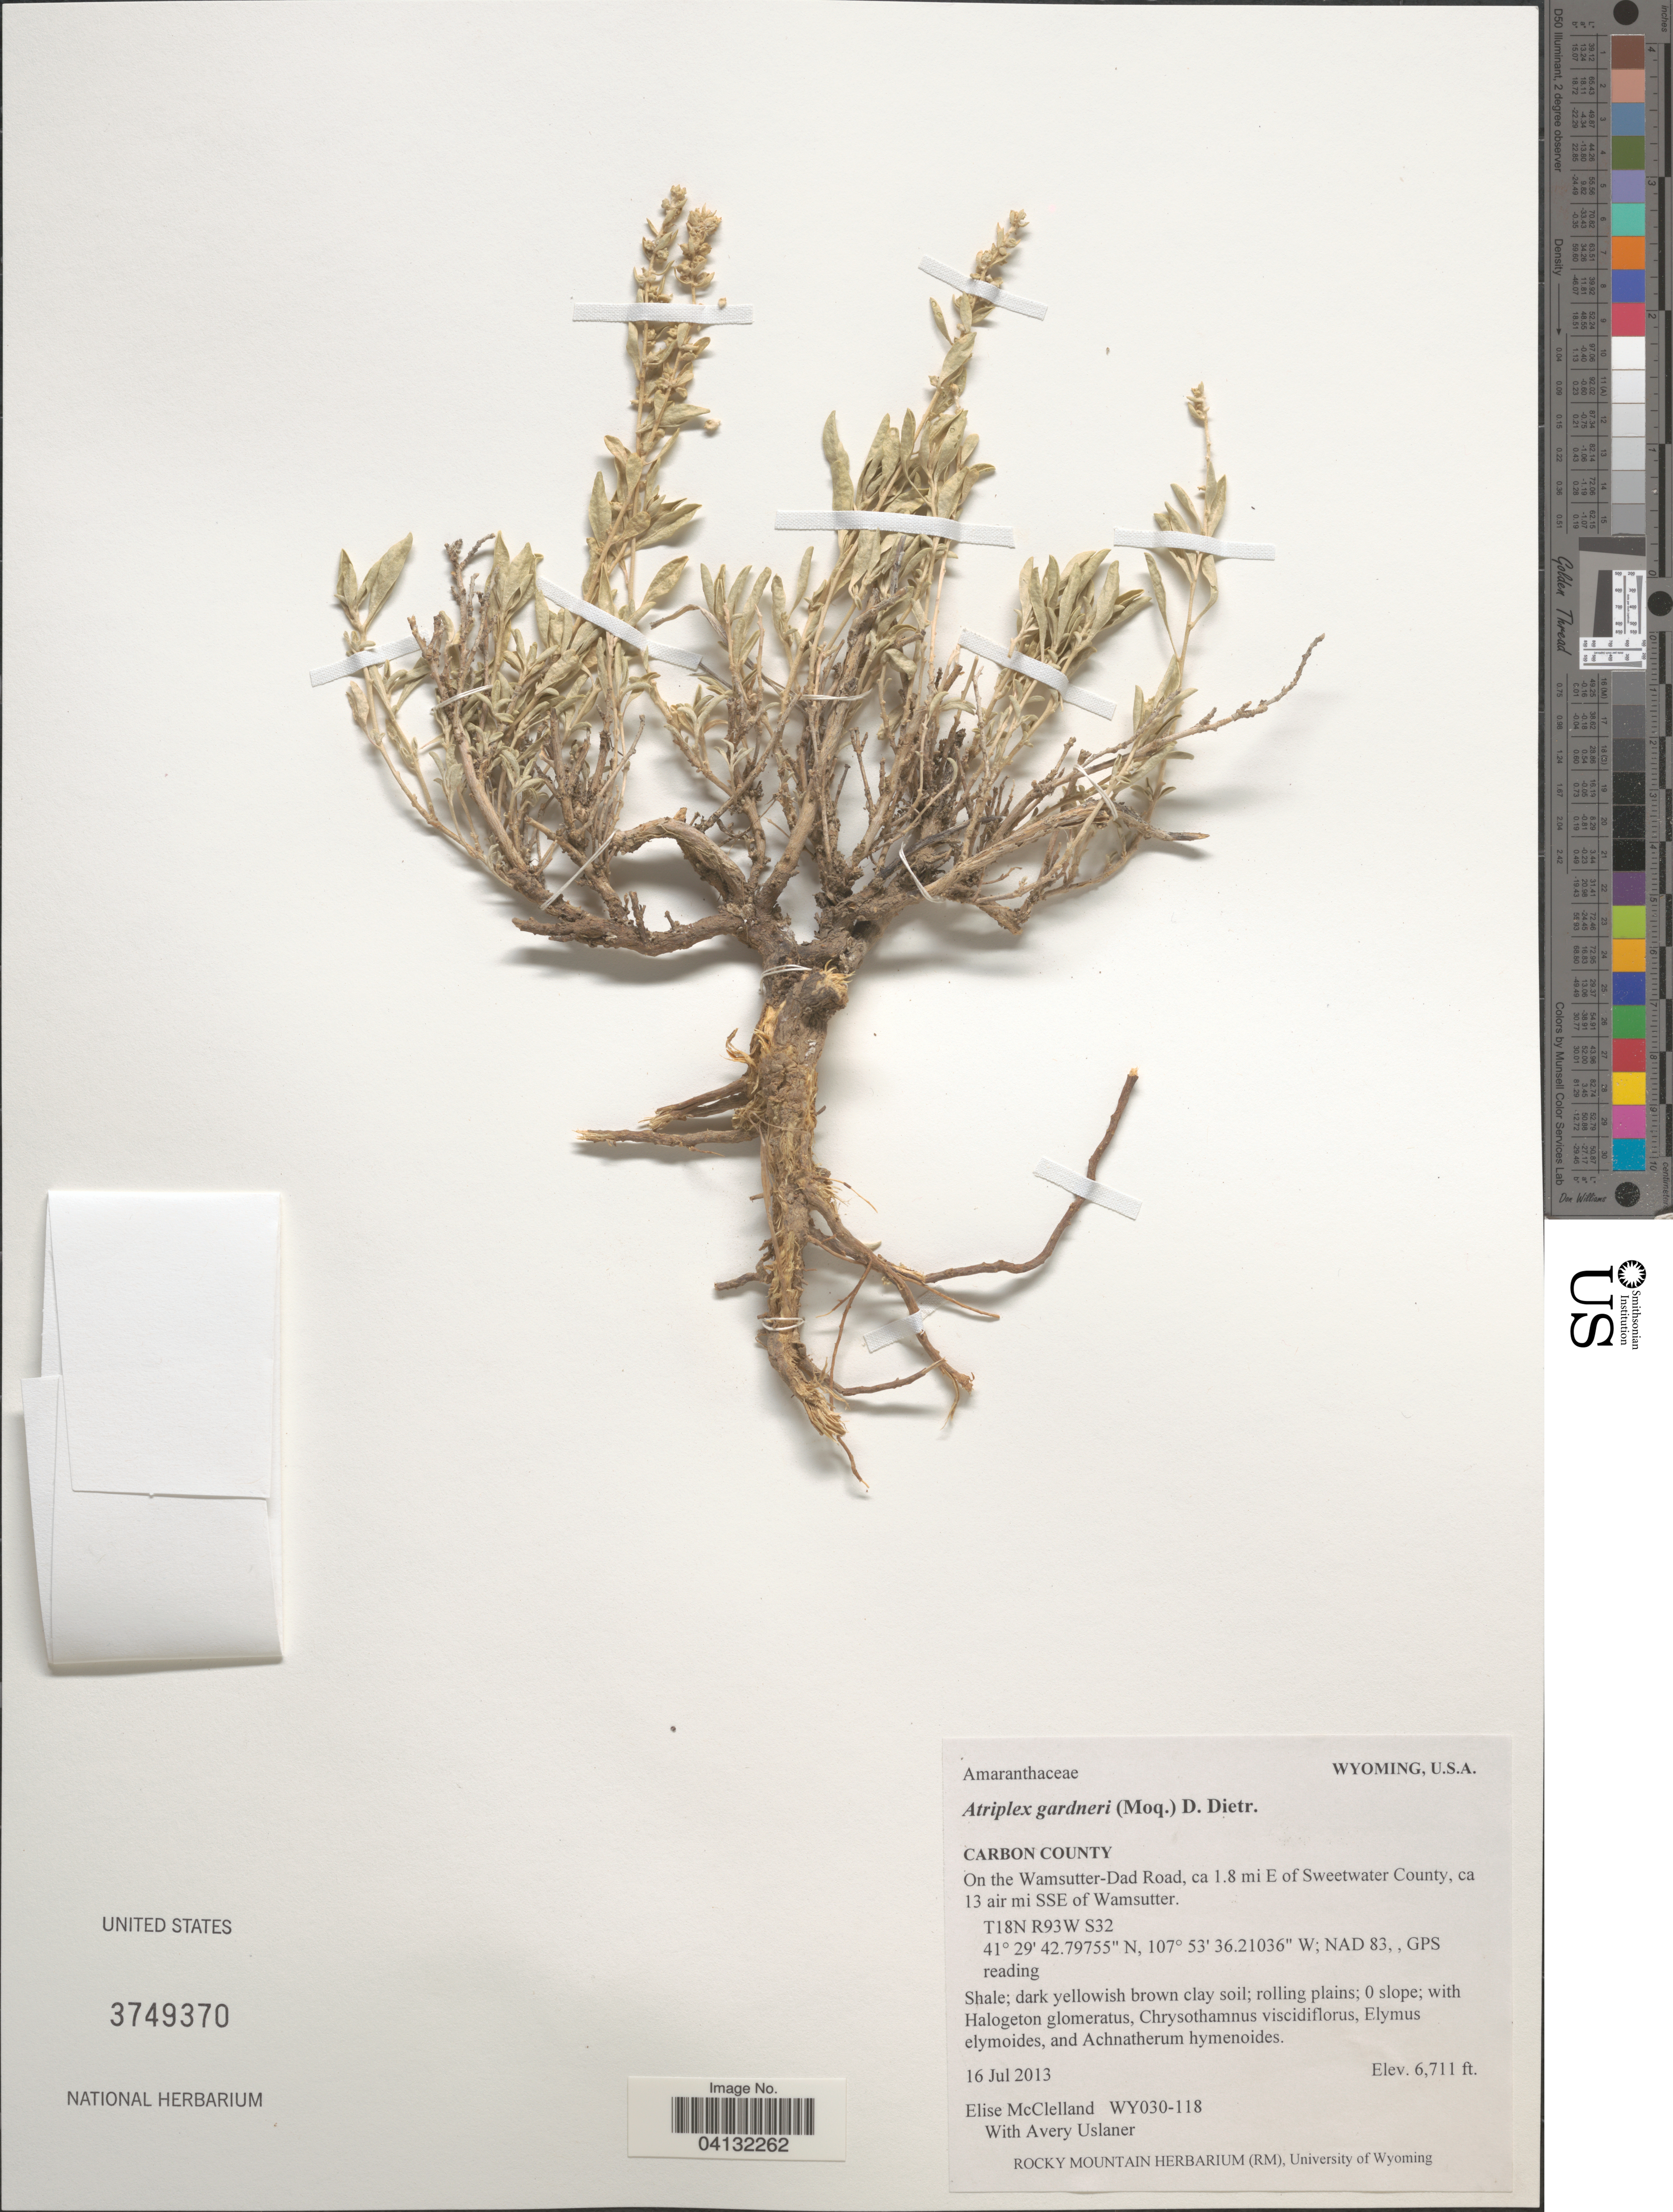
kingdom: Plantae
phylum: Tracheophyta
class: Magnoliopsida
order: Caryophyllales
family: Amaranthaceae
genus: Atriplex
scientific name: Atriplex gardneri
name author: (Moq.) D. Dietr.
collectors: E. McClelland & A. Uslaner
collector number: WY030-118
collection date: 2013-07-16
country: United States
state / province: Wyoming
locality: Carbon County. On the Wamsutter-Dad Road, ca 1.8 mi E of Sweetwater County, ca 13 air mi SSE of Wamsutter. T18N R93W S32. NAD 83, , GPS reading.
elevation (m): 2046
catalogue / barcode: US 3749370